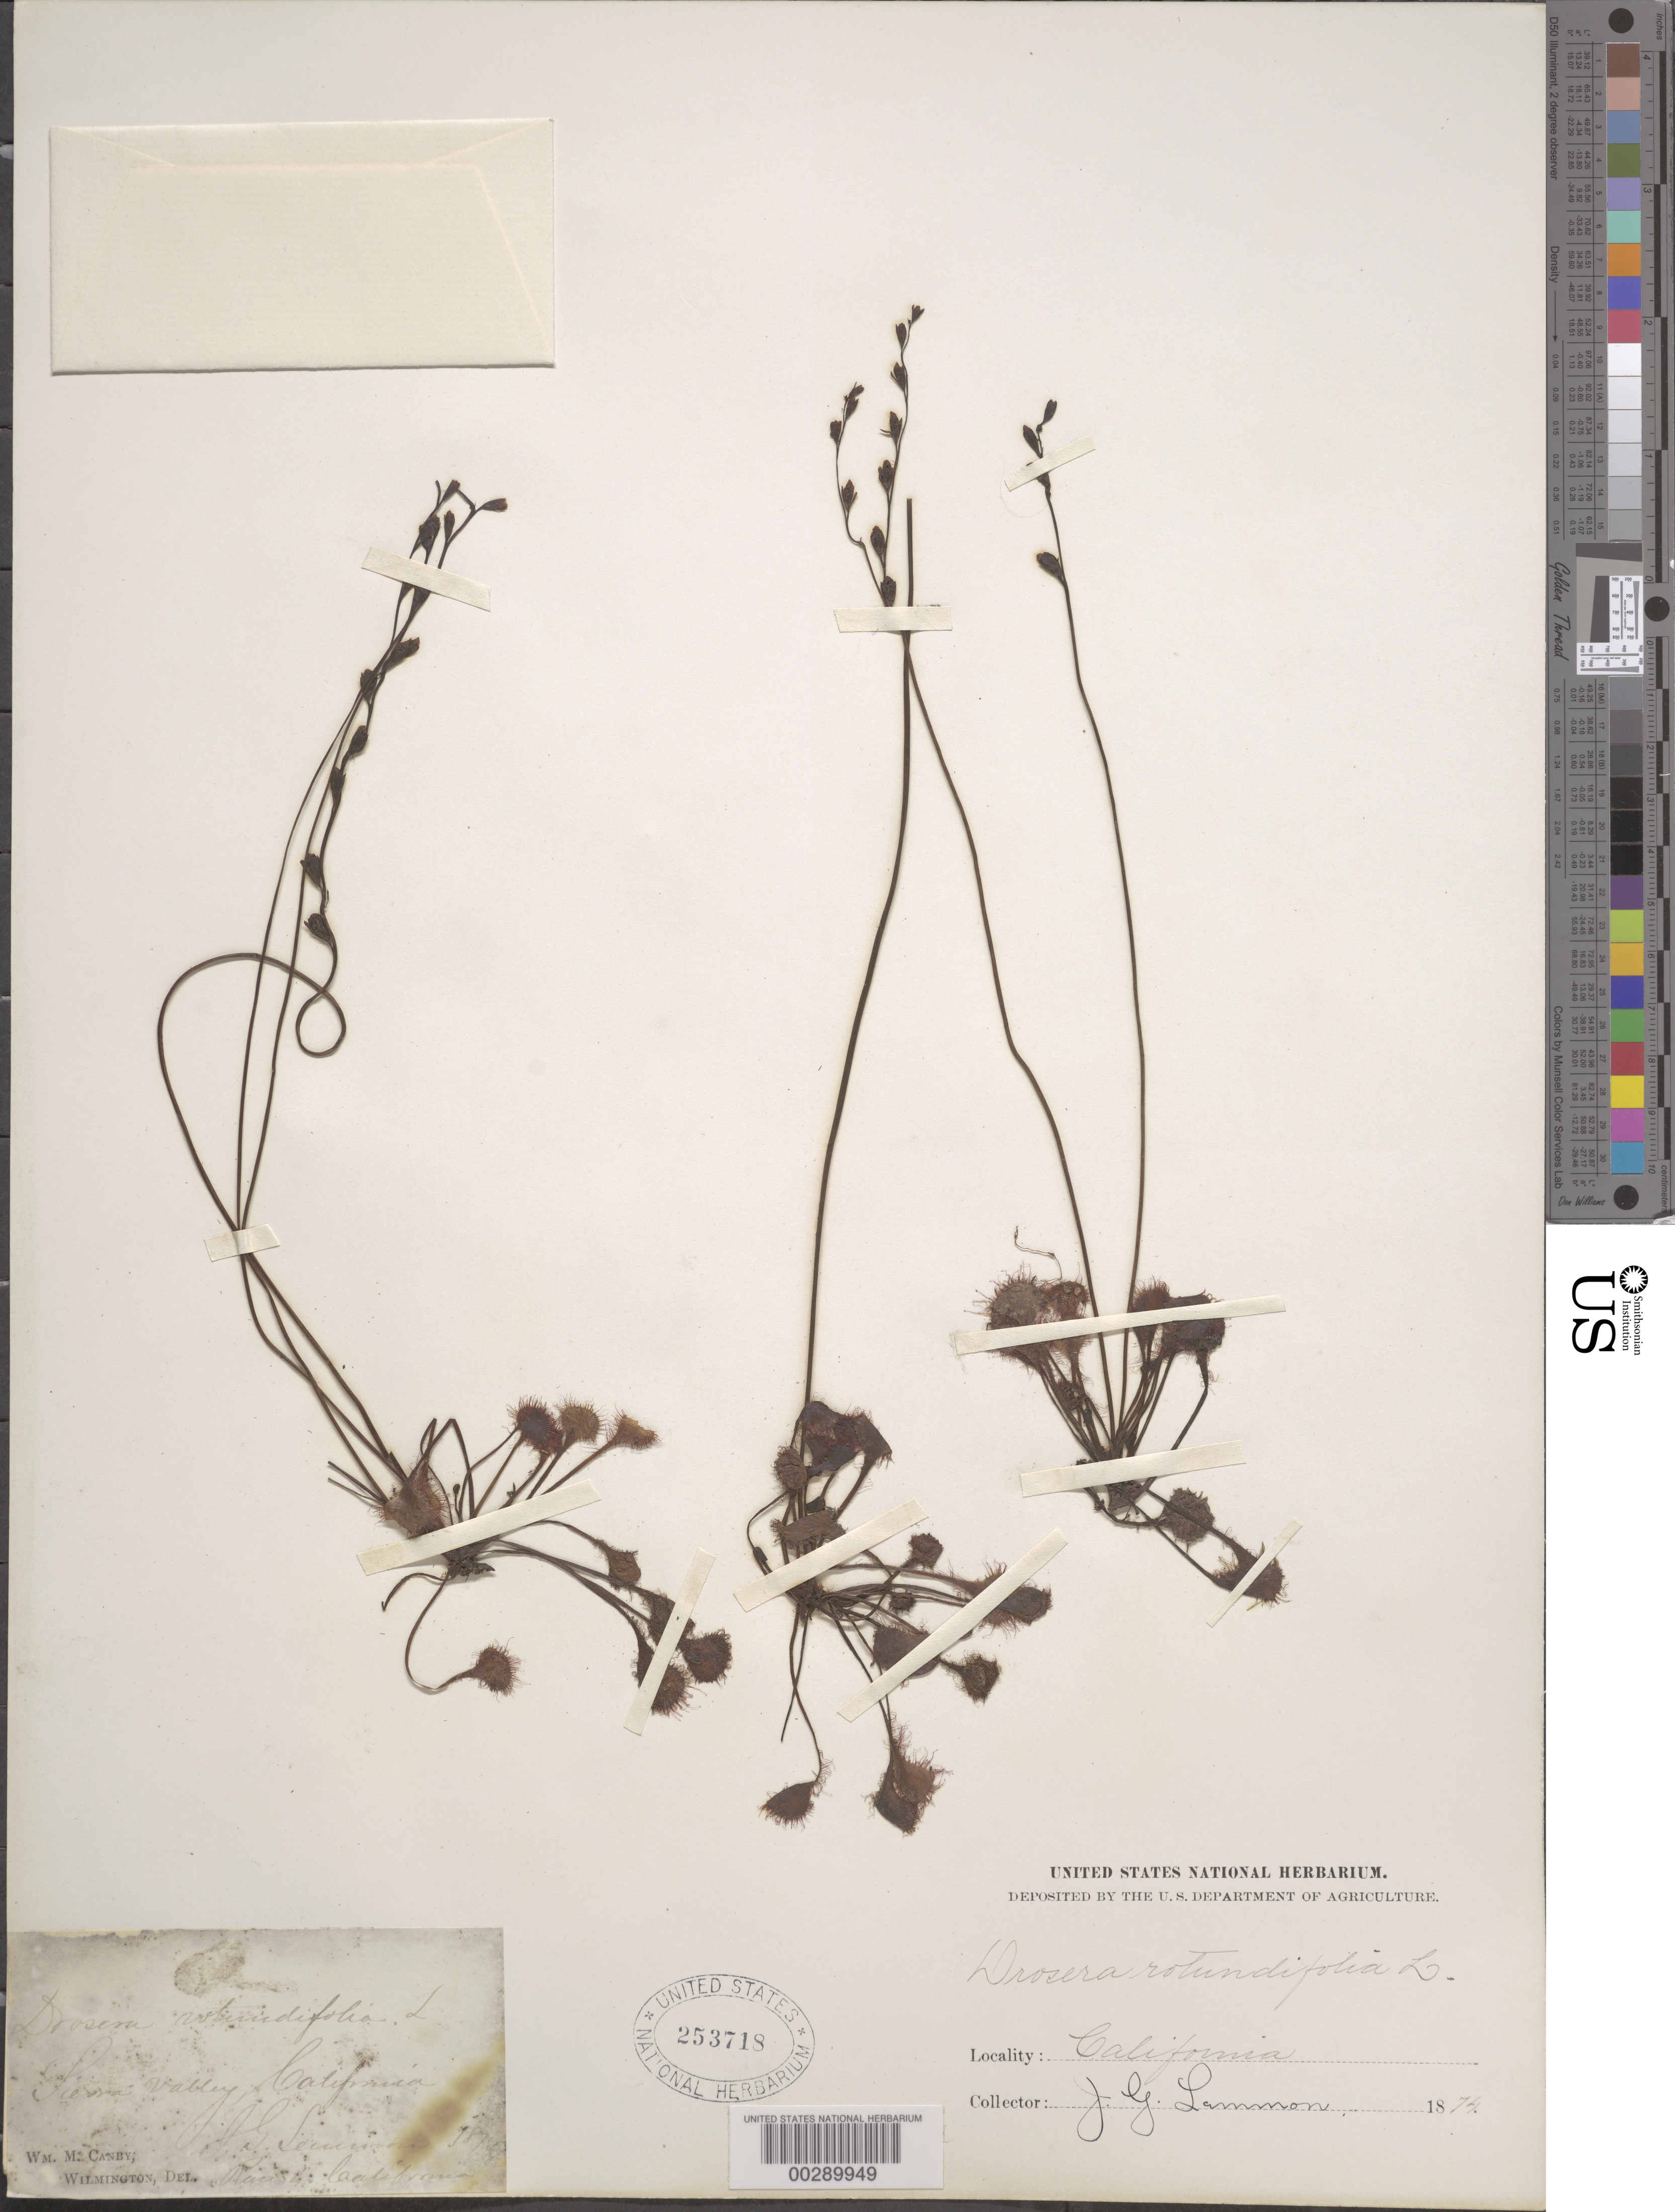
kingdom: Plantae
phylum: Tracheophyta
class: Magnoliopsida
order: Caryophyllales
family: Droseraceae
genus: Drosera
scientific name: Drosera rotundifolia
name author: L.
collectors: J. G. Lemmon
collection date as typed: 1874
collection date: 1874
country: United States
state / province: California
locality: Sierra valley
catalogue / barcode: US 253718